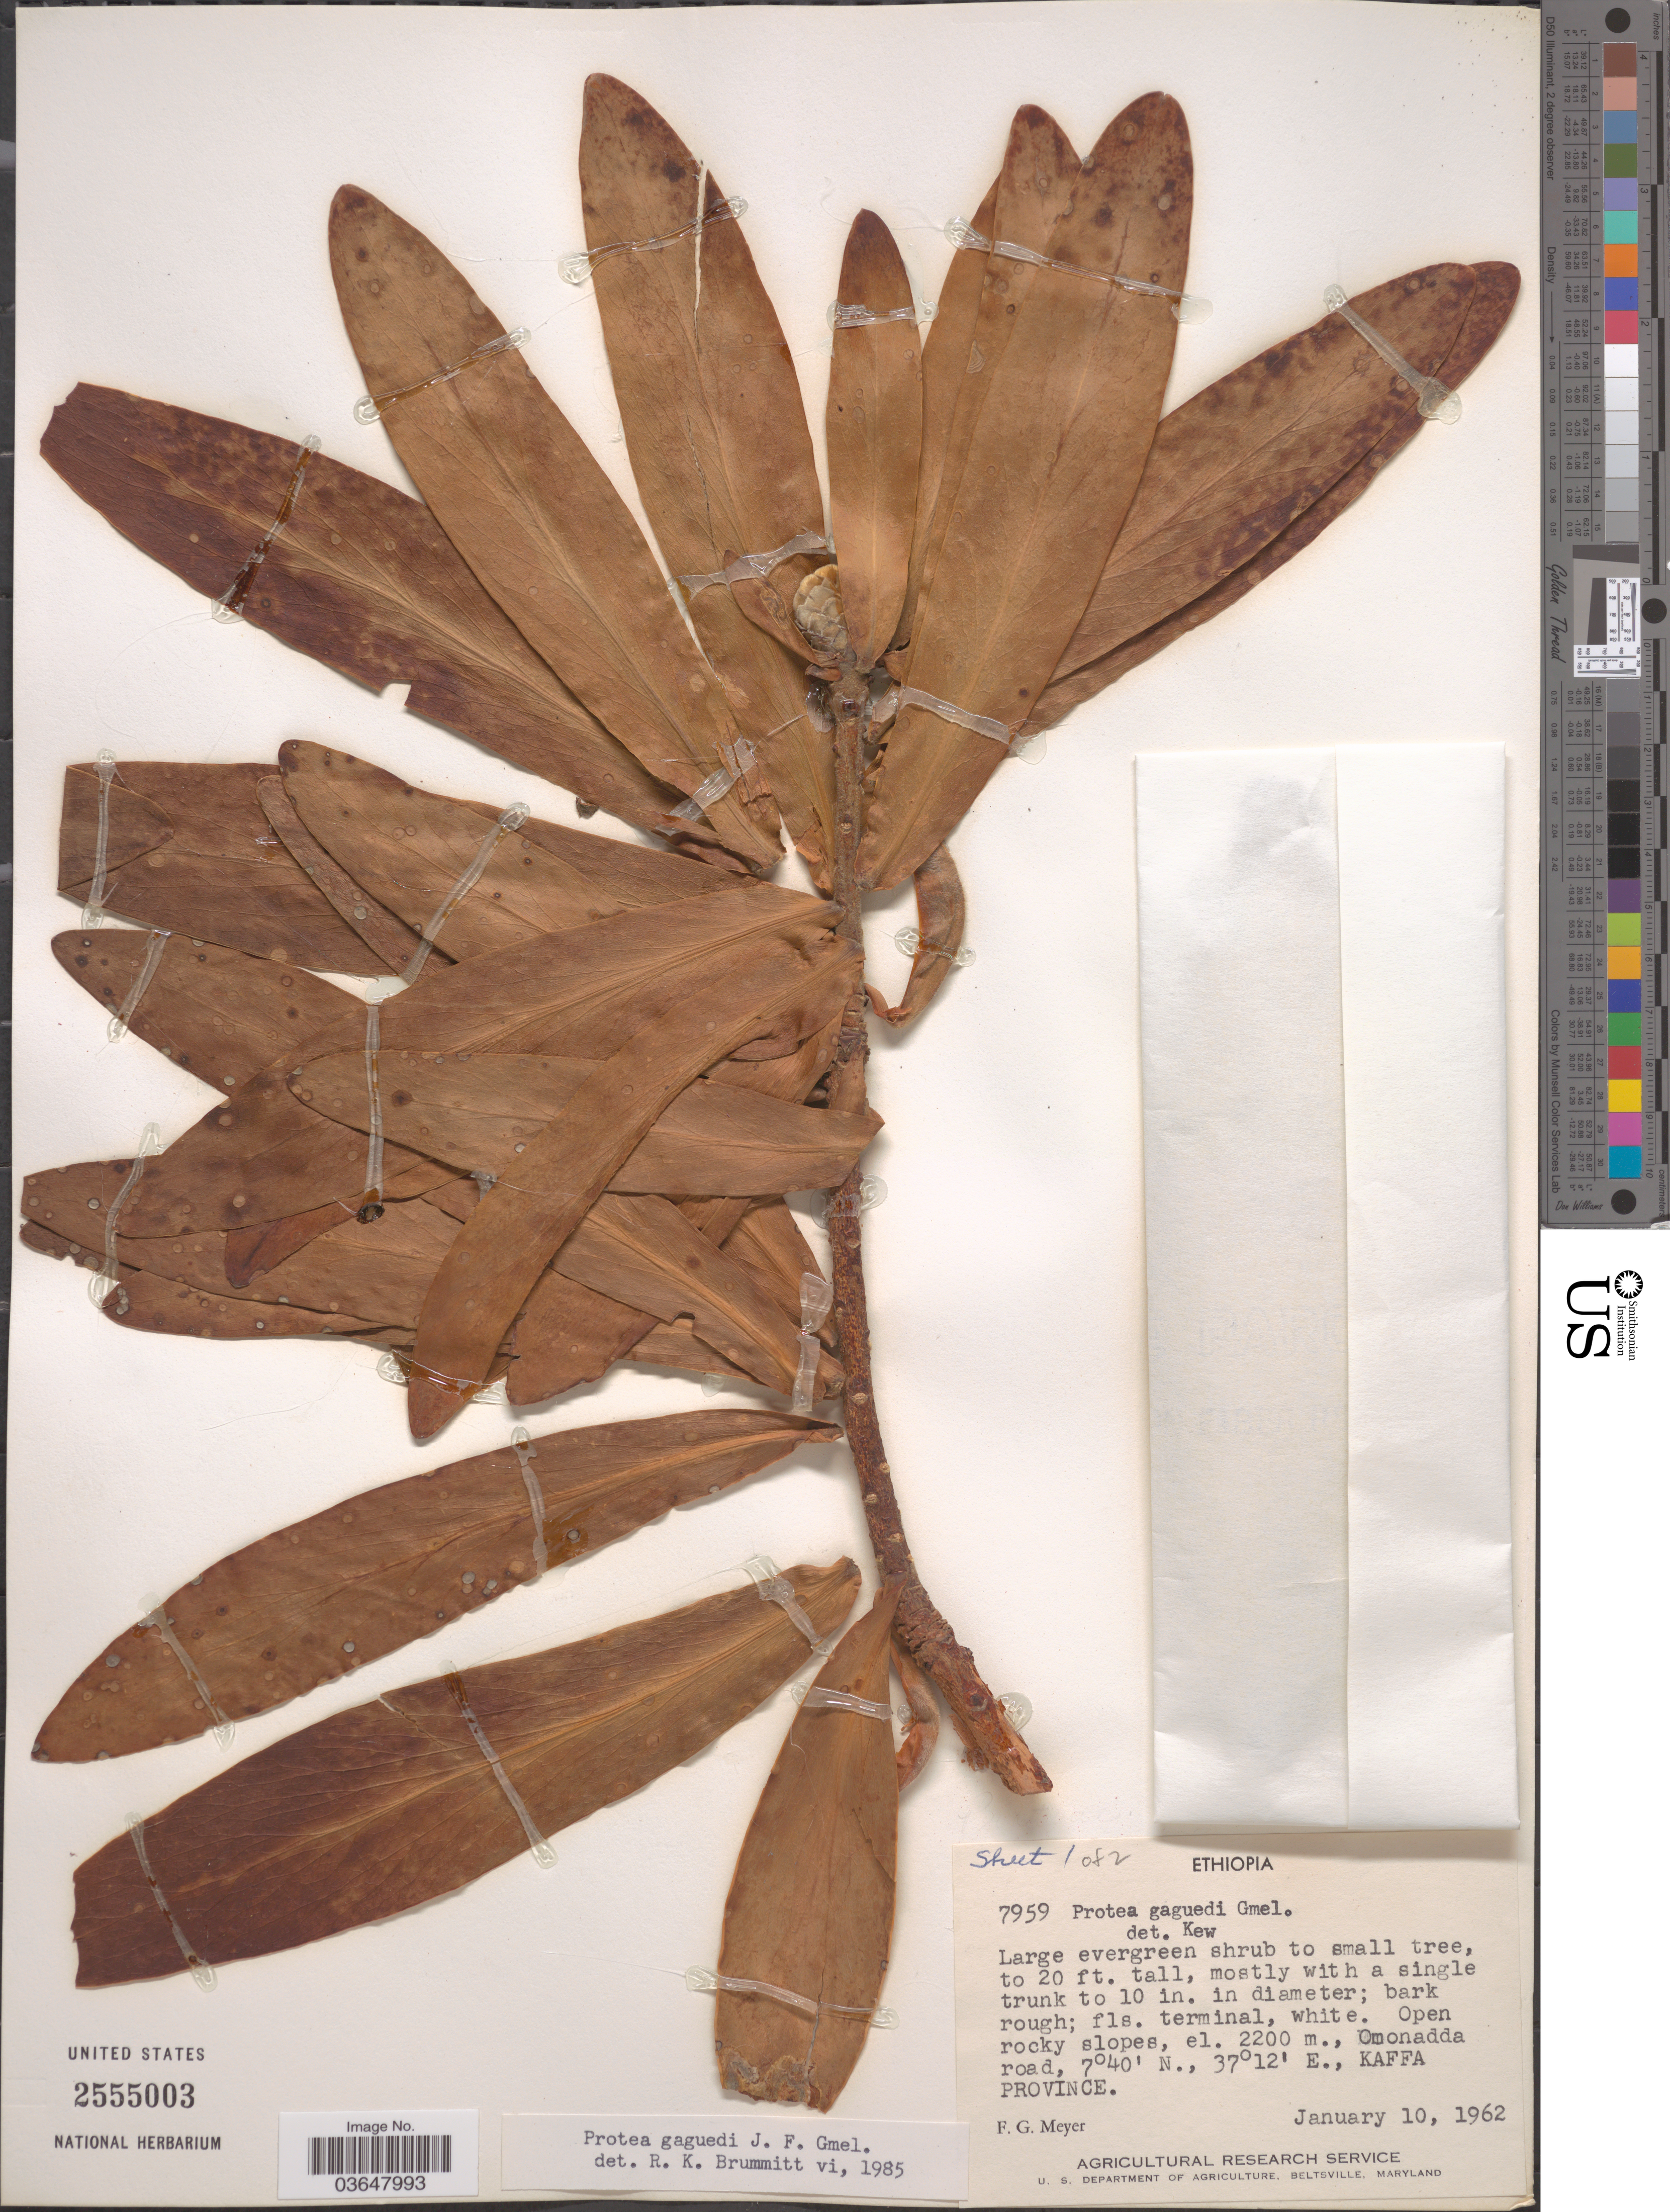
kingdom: Plantae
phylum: Tracheophyta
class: Magnoliopsida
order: Proteales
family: Proteaceae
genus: Protea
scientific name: Protea gaguedi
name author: J.F. Gmel.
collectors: F. G. Meyer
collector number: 7959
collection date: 1962-01-10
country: Ethiopia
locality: Omonadda road, Kaffa Province.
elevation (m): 2200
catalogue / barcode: US 2555003